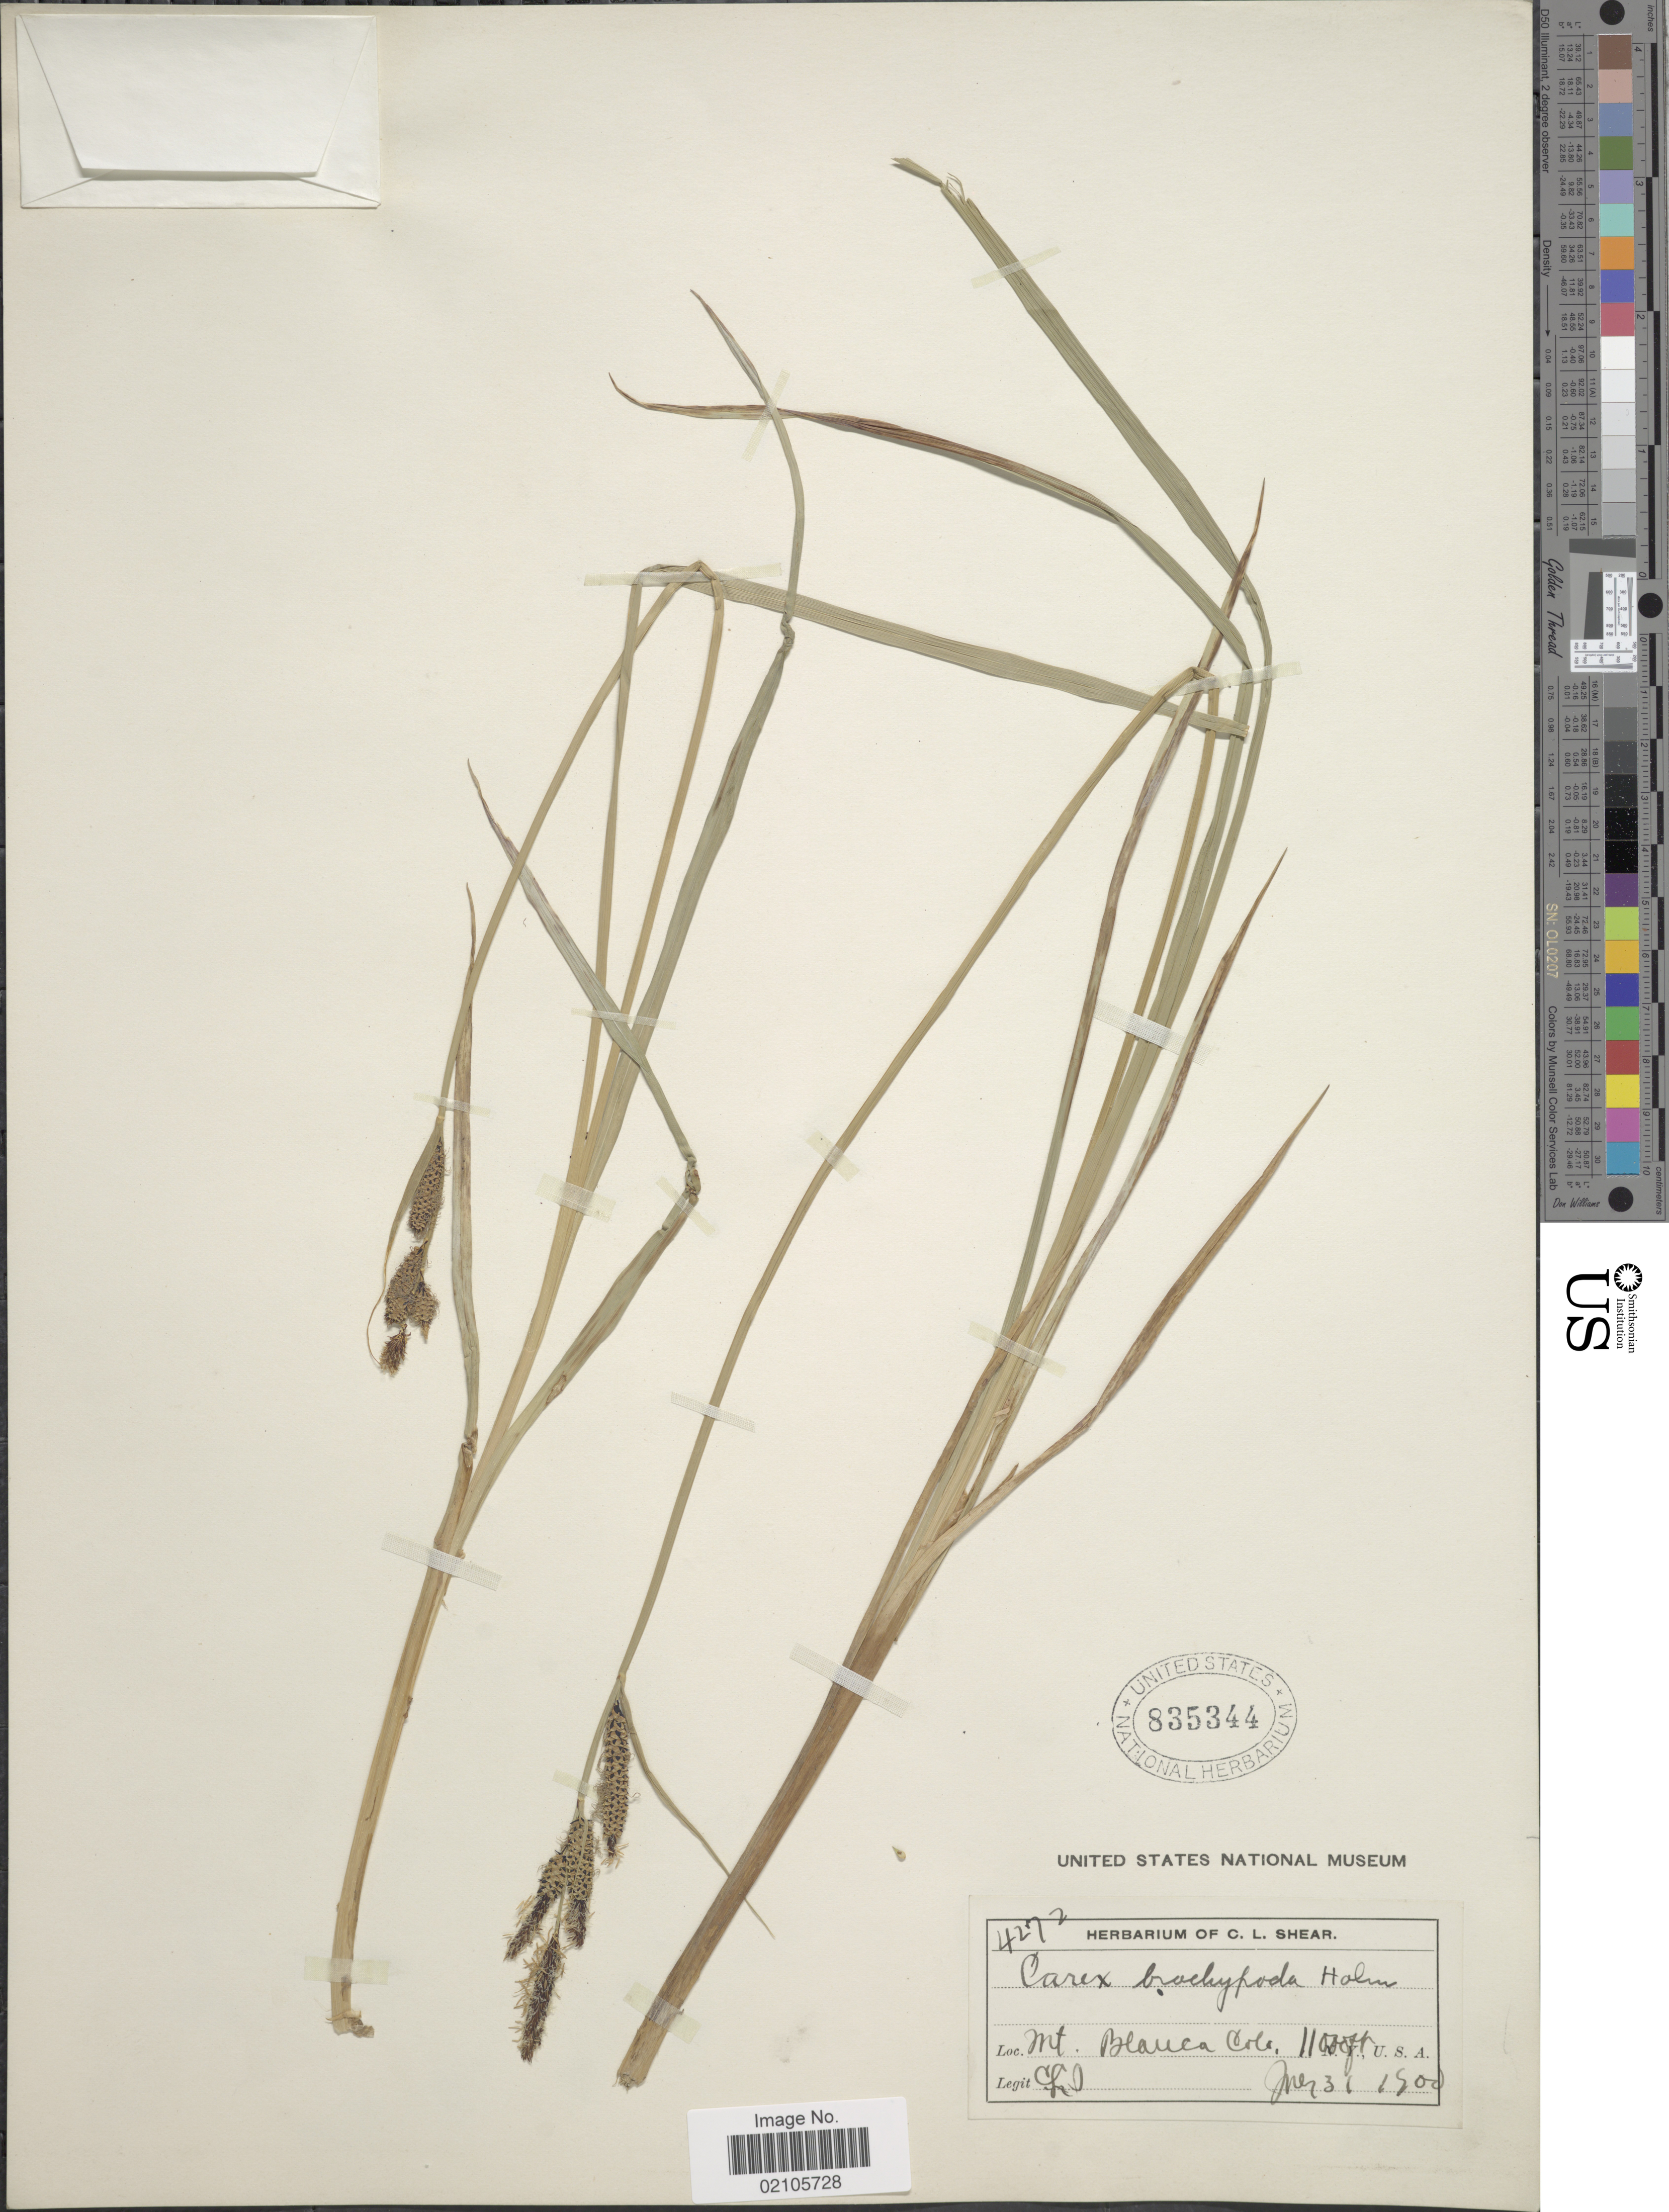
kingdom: Plantae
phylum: Tracheophyta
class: Liliopsida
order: Poales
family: Cyperaceae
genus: Carex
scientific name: Carex scopulorum var. bracteosa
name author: (L.H. Bailey) F.J. Herm.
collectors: C. L. Shear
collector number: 4272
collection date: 1900-07-31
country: United States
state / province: Colorado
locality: Mt. Blanca Colo.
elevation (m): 3353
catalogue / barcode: US 835344